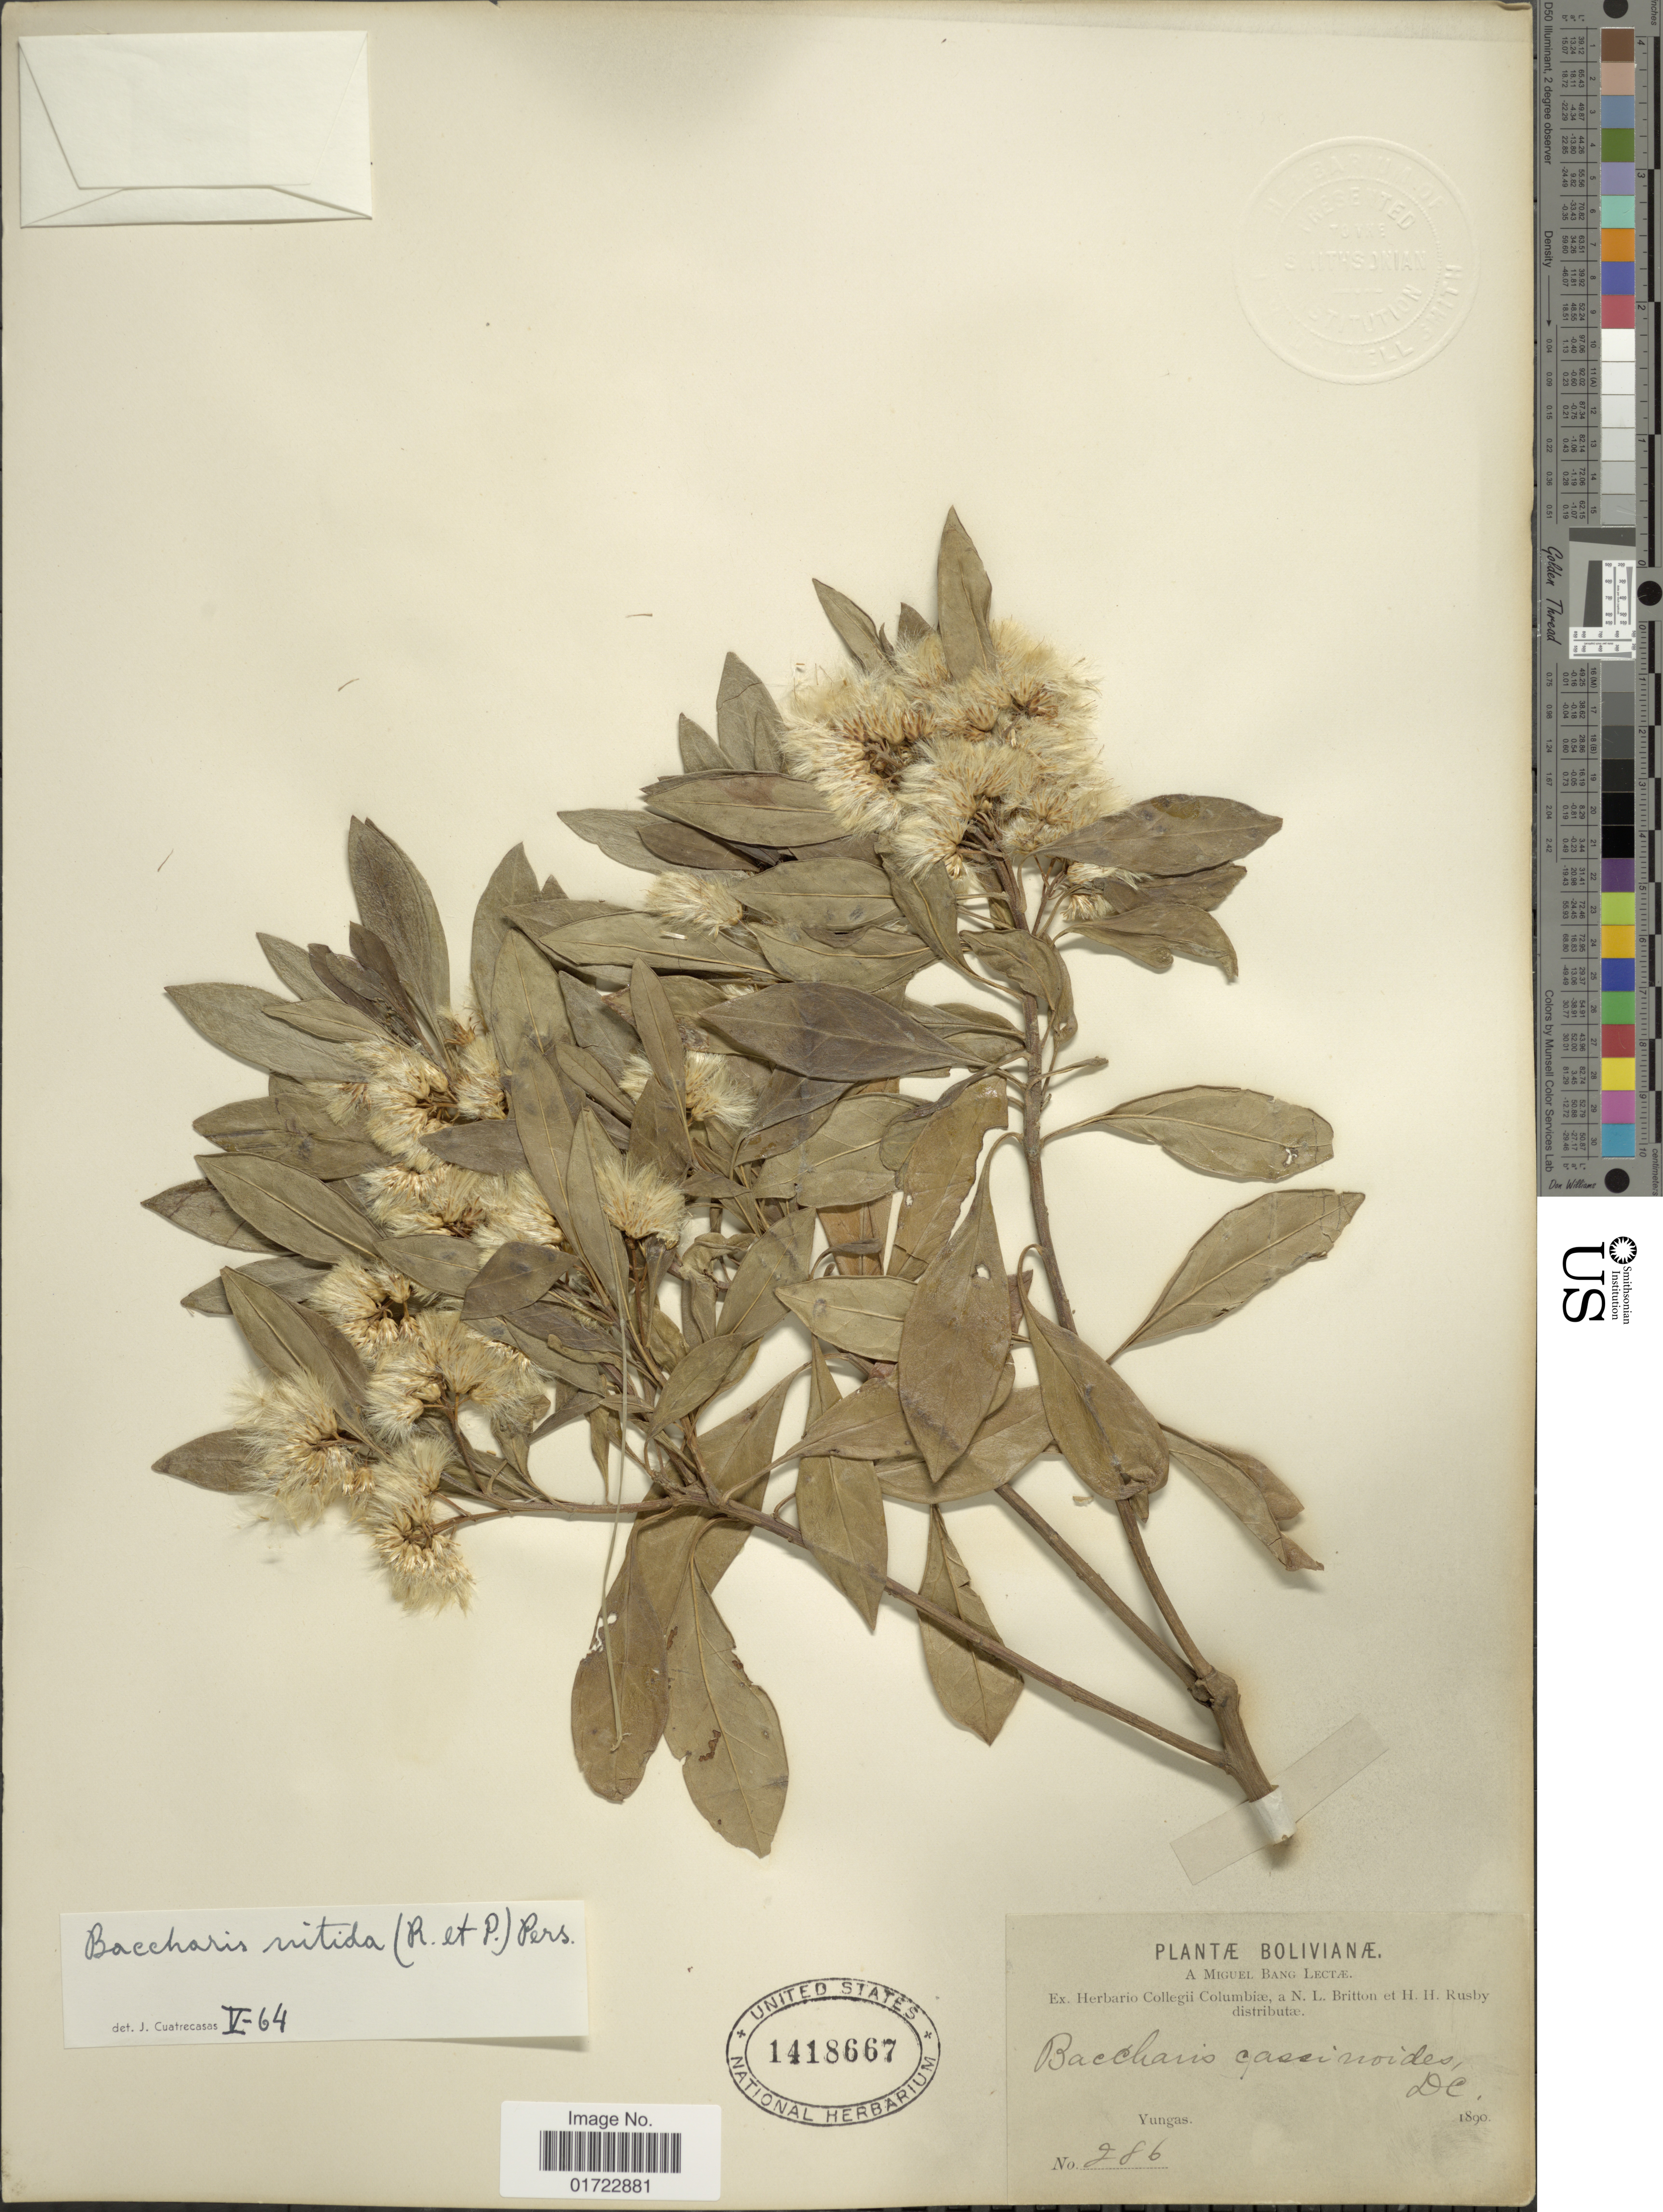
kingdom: Plantae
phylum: Tracheophyta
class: Magnoliopsida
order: Asterales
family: Asteraceae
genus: Baccharis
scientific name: Baccharis nitida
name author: (Ruiz & Pav.) Pers.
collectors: M. Bang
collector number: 286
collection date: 1890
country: Bolivia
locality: Yungas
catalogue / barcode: US 1418667